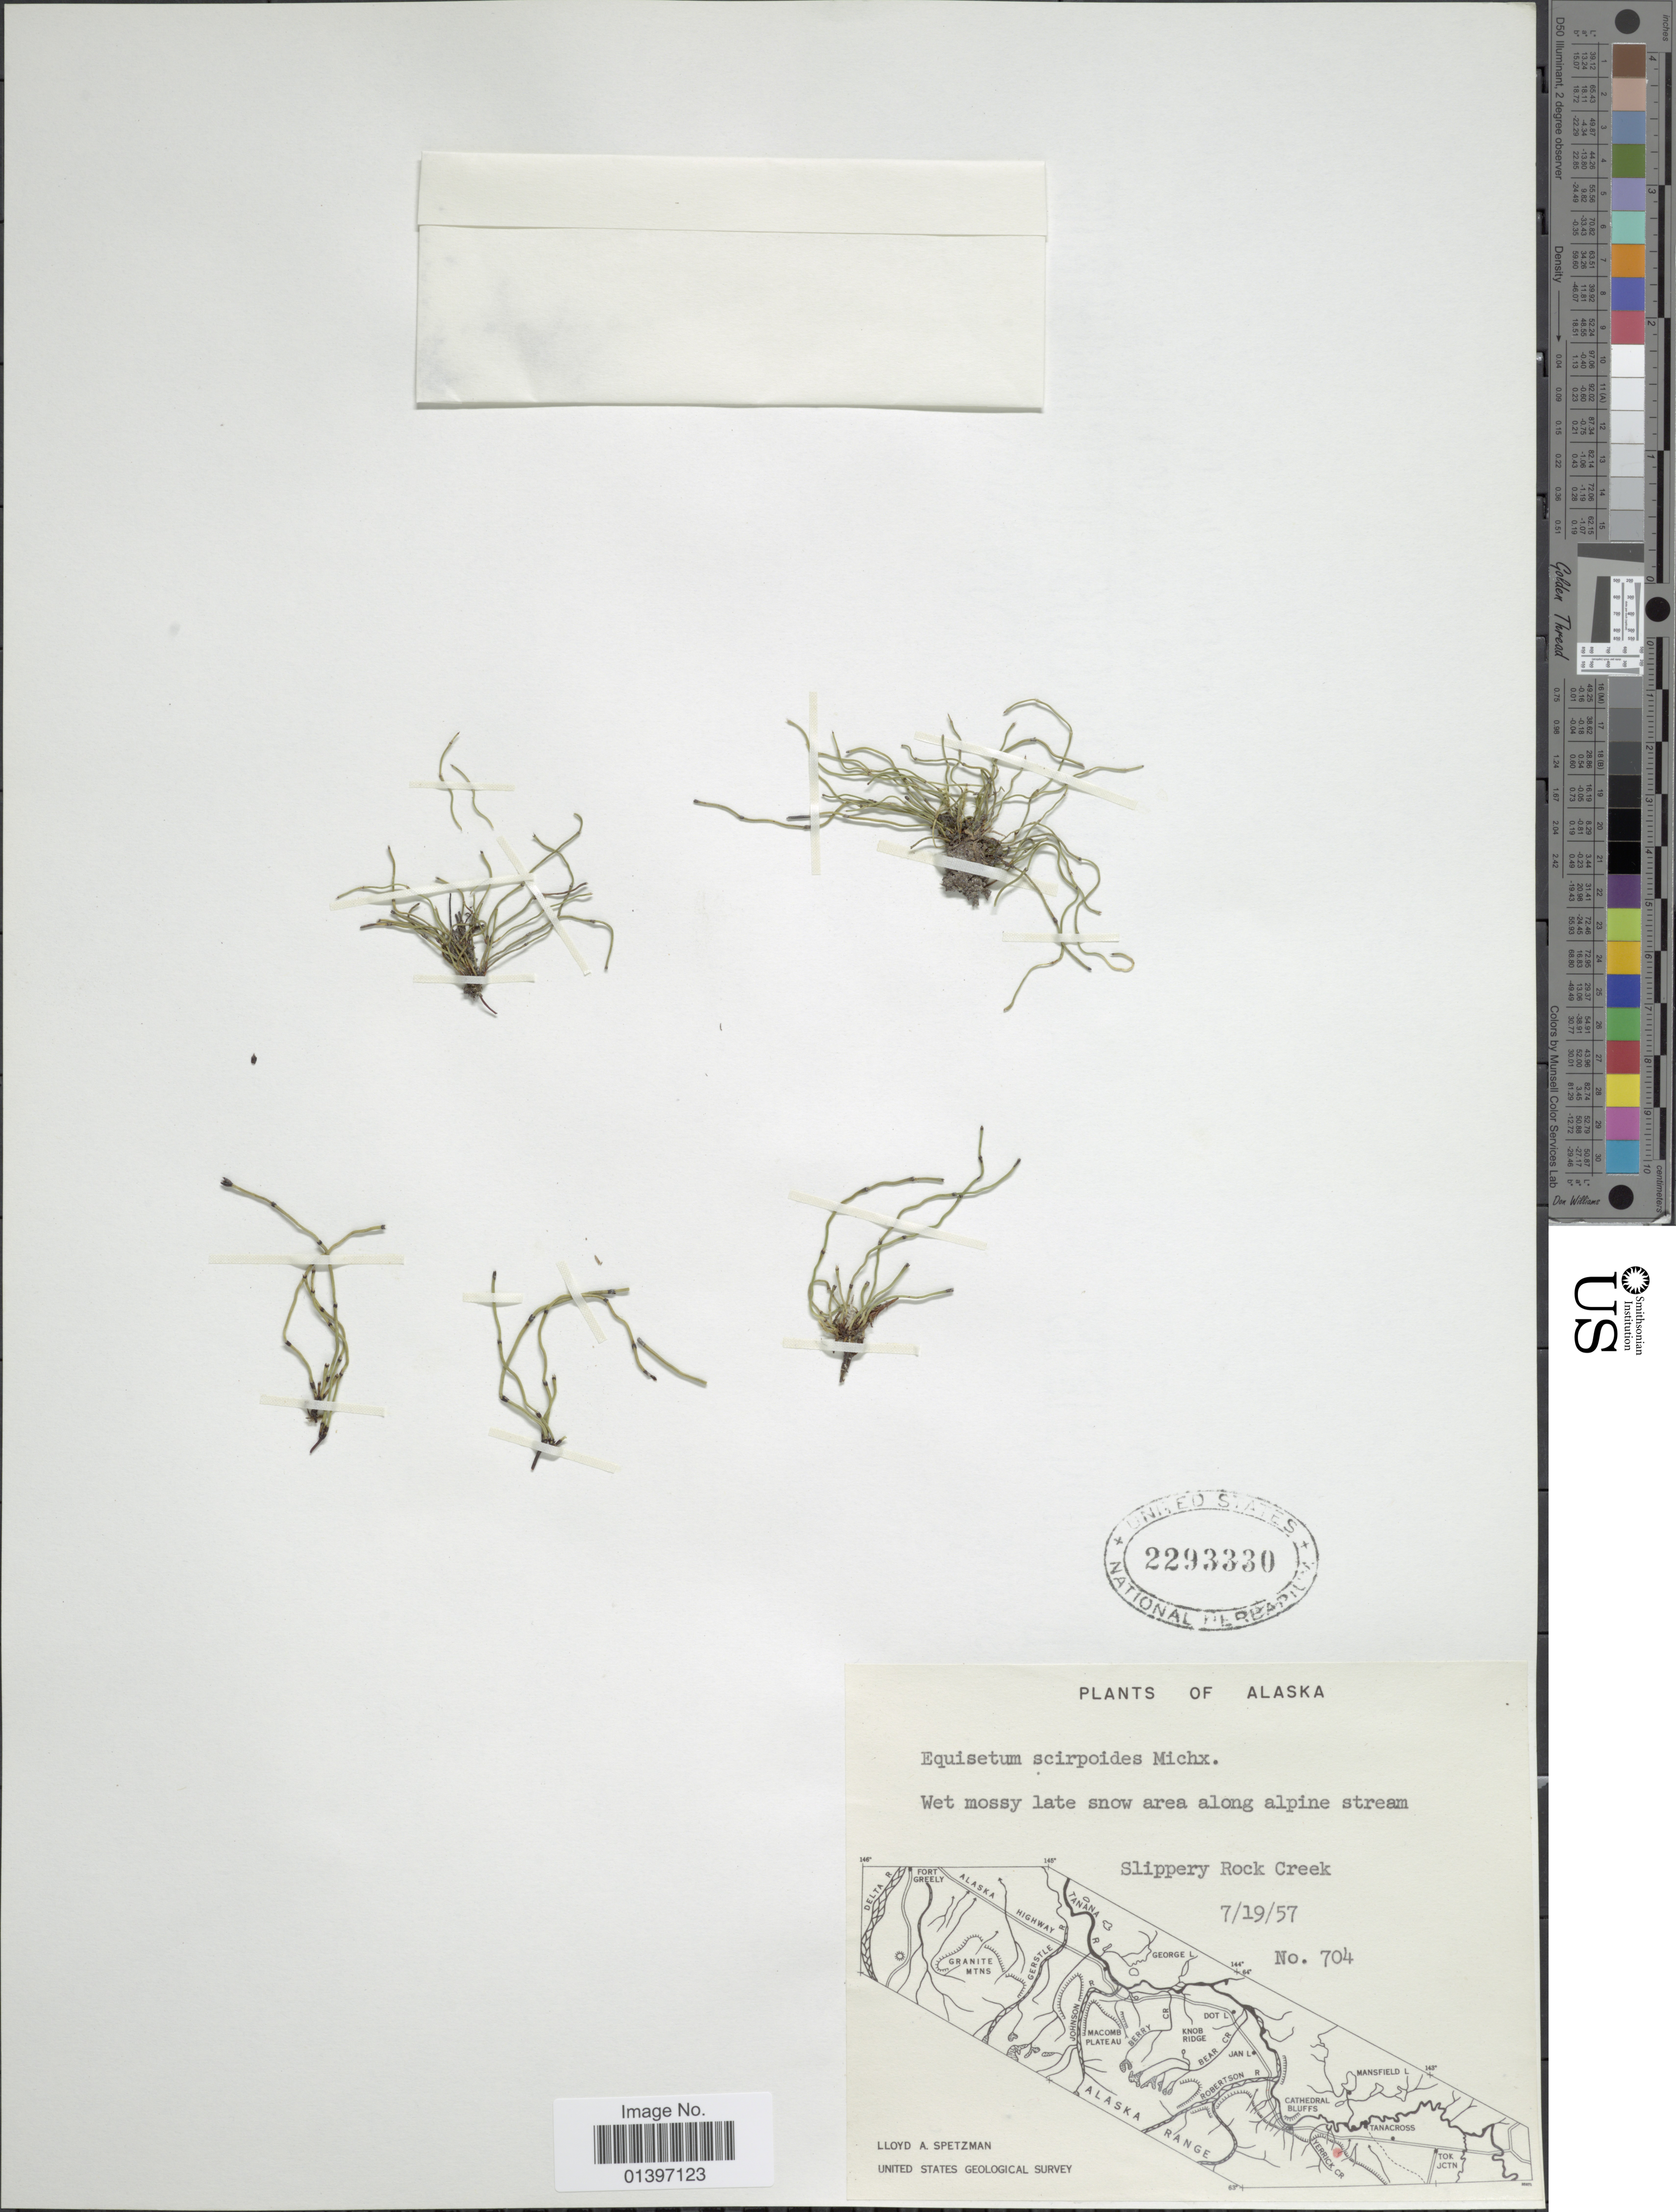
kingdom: Plantae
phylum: Tracheophyta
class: Polypodiopsida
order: Equisetales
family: Equisetaceae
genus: Equisetum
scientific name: Equisetum scirpoides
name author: Michx.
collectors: L. Spetzman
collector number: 704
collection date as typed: Transcribed d/m/y: 19/7/57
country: United States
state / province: Alaska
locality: Wet mossy late snow area along alpine stream, Slippery Rock Creek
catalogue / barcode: US 2293330